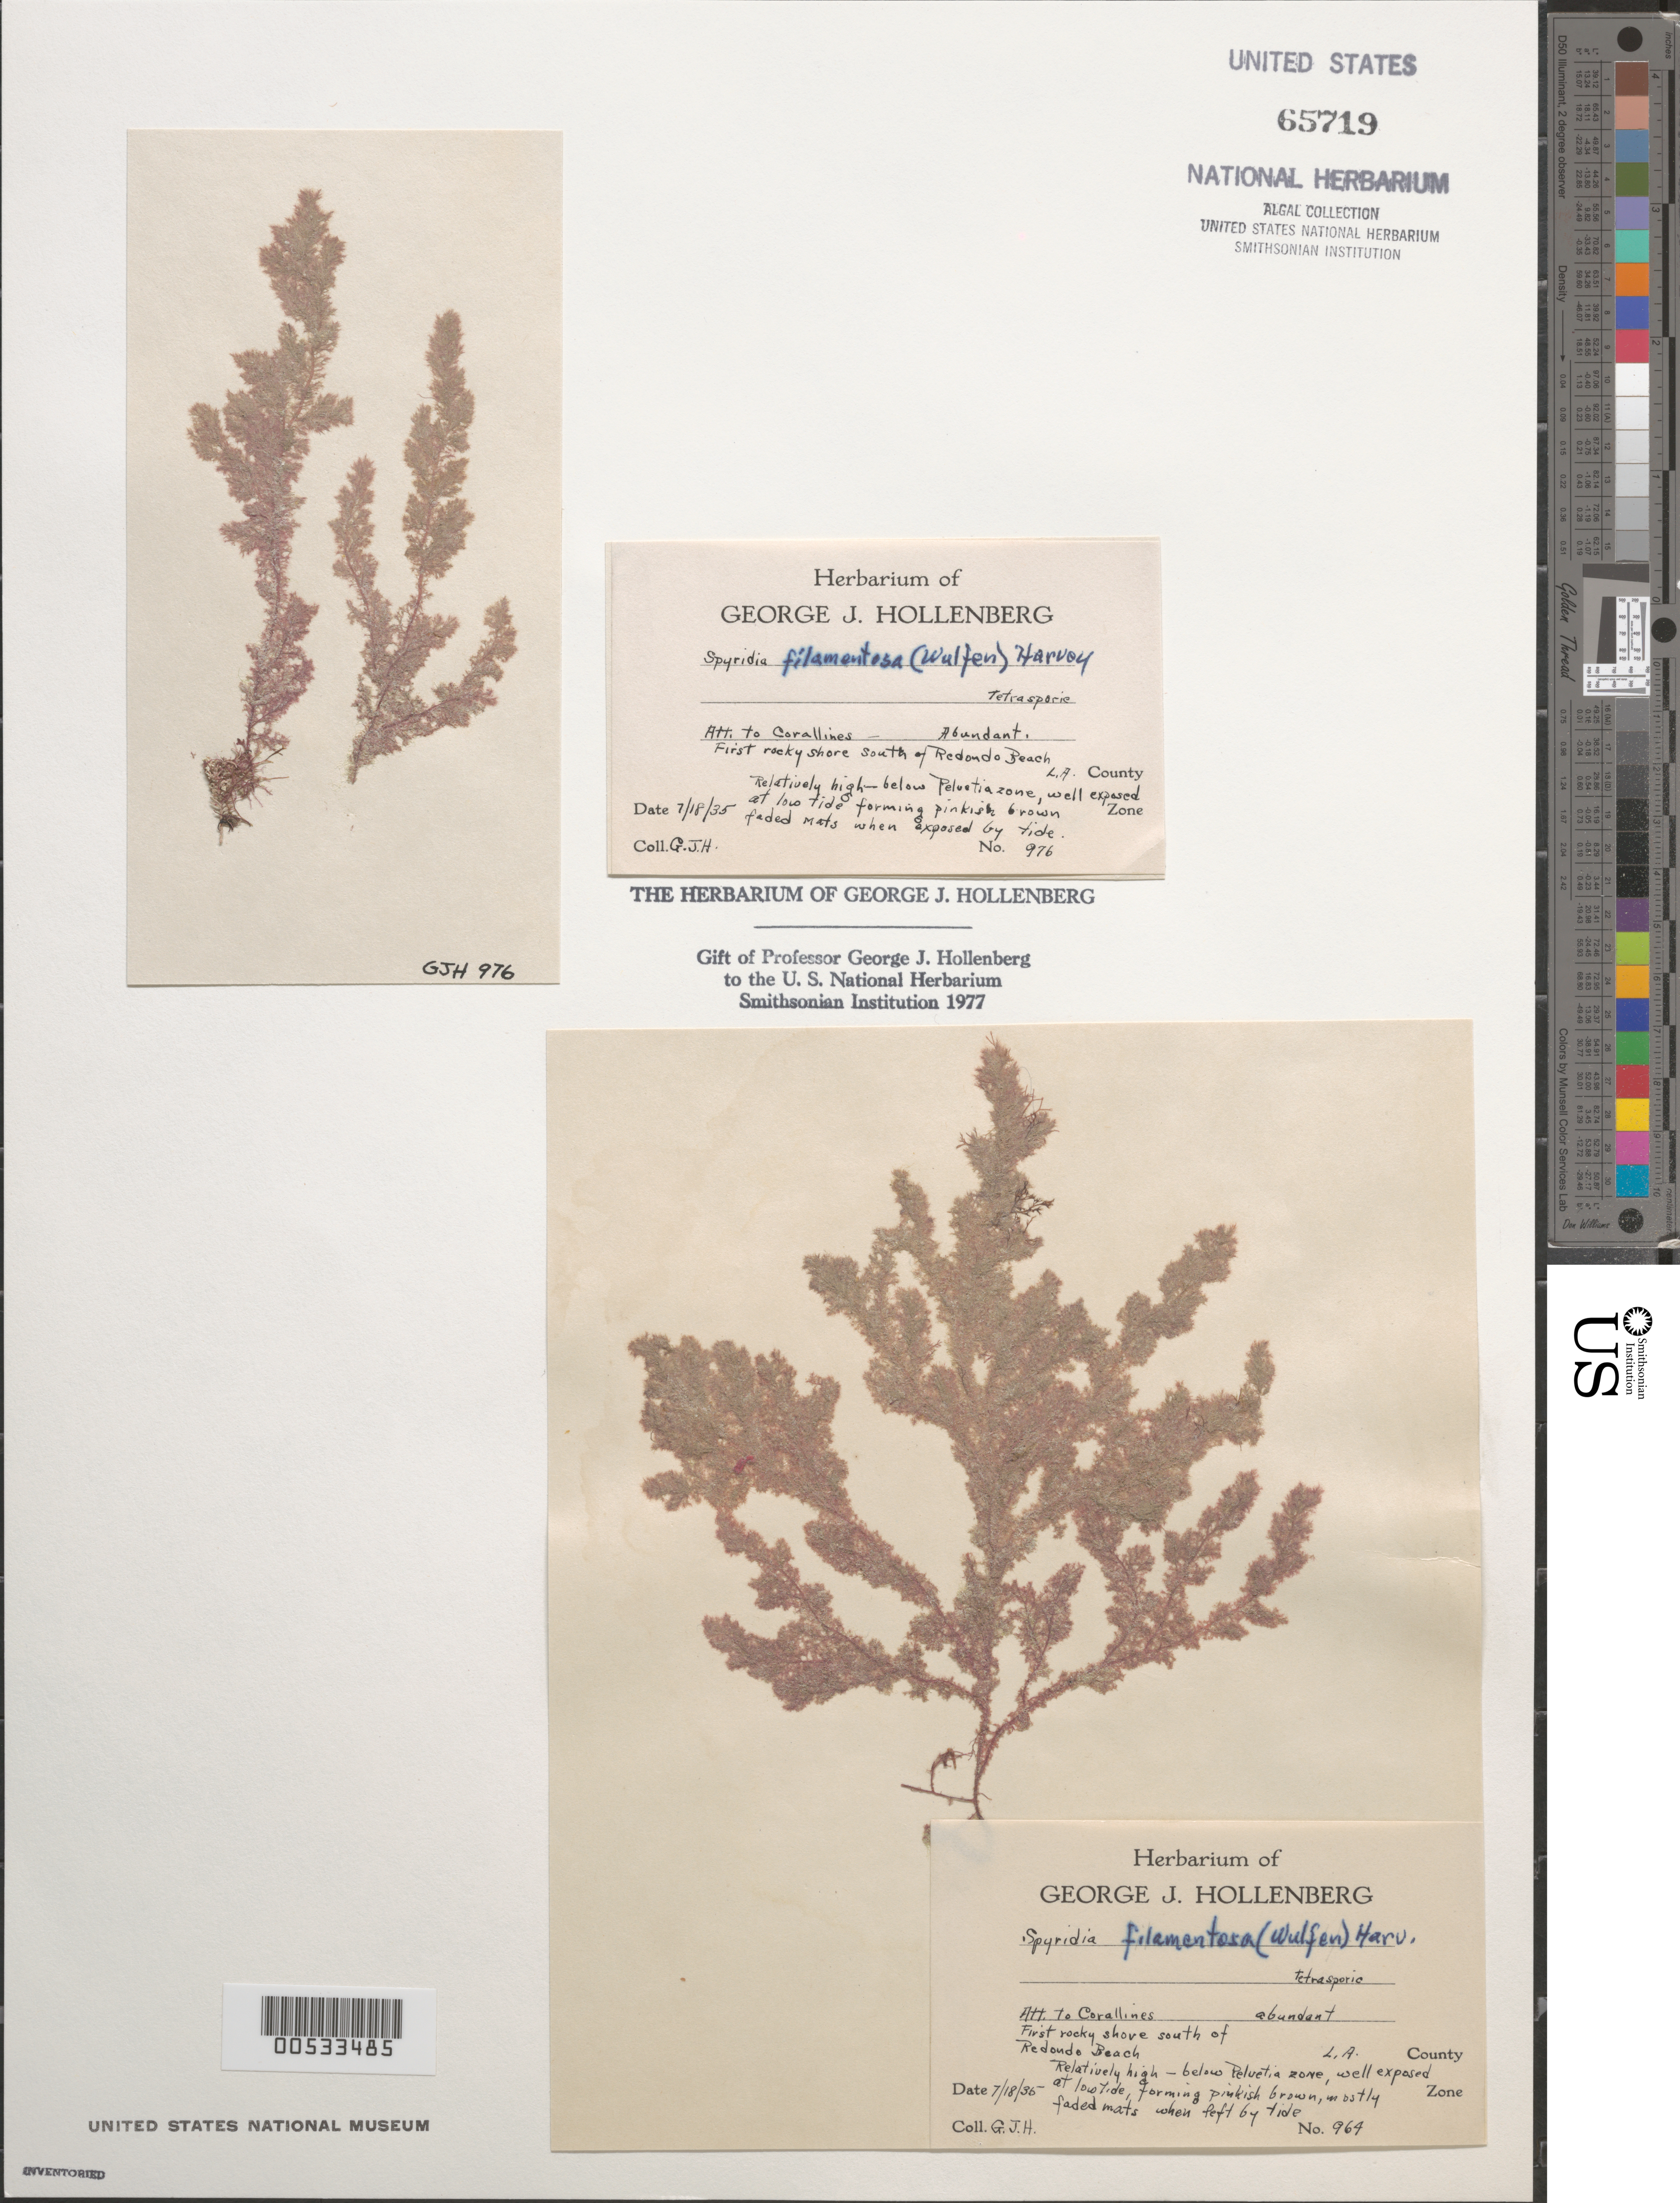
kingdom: Plantae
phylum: Rhodophyta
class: Florideophyceae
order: Ceramiales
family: Spyridiaceae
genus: Spyridia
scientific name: Spyridia filamentosa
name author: (Wulfen) Harv.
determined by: Hollenberg, George J.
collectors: G. Hollenberg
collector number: GJH 964 & GJH 976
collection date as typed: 18 Jul 1935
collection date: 1935-07-18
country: United States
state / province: California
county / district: Los Angeles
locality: First rocky shore south of Redondo Beach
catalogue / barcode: US 65719